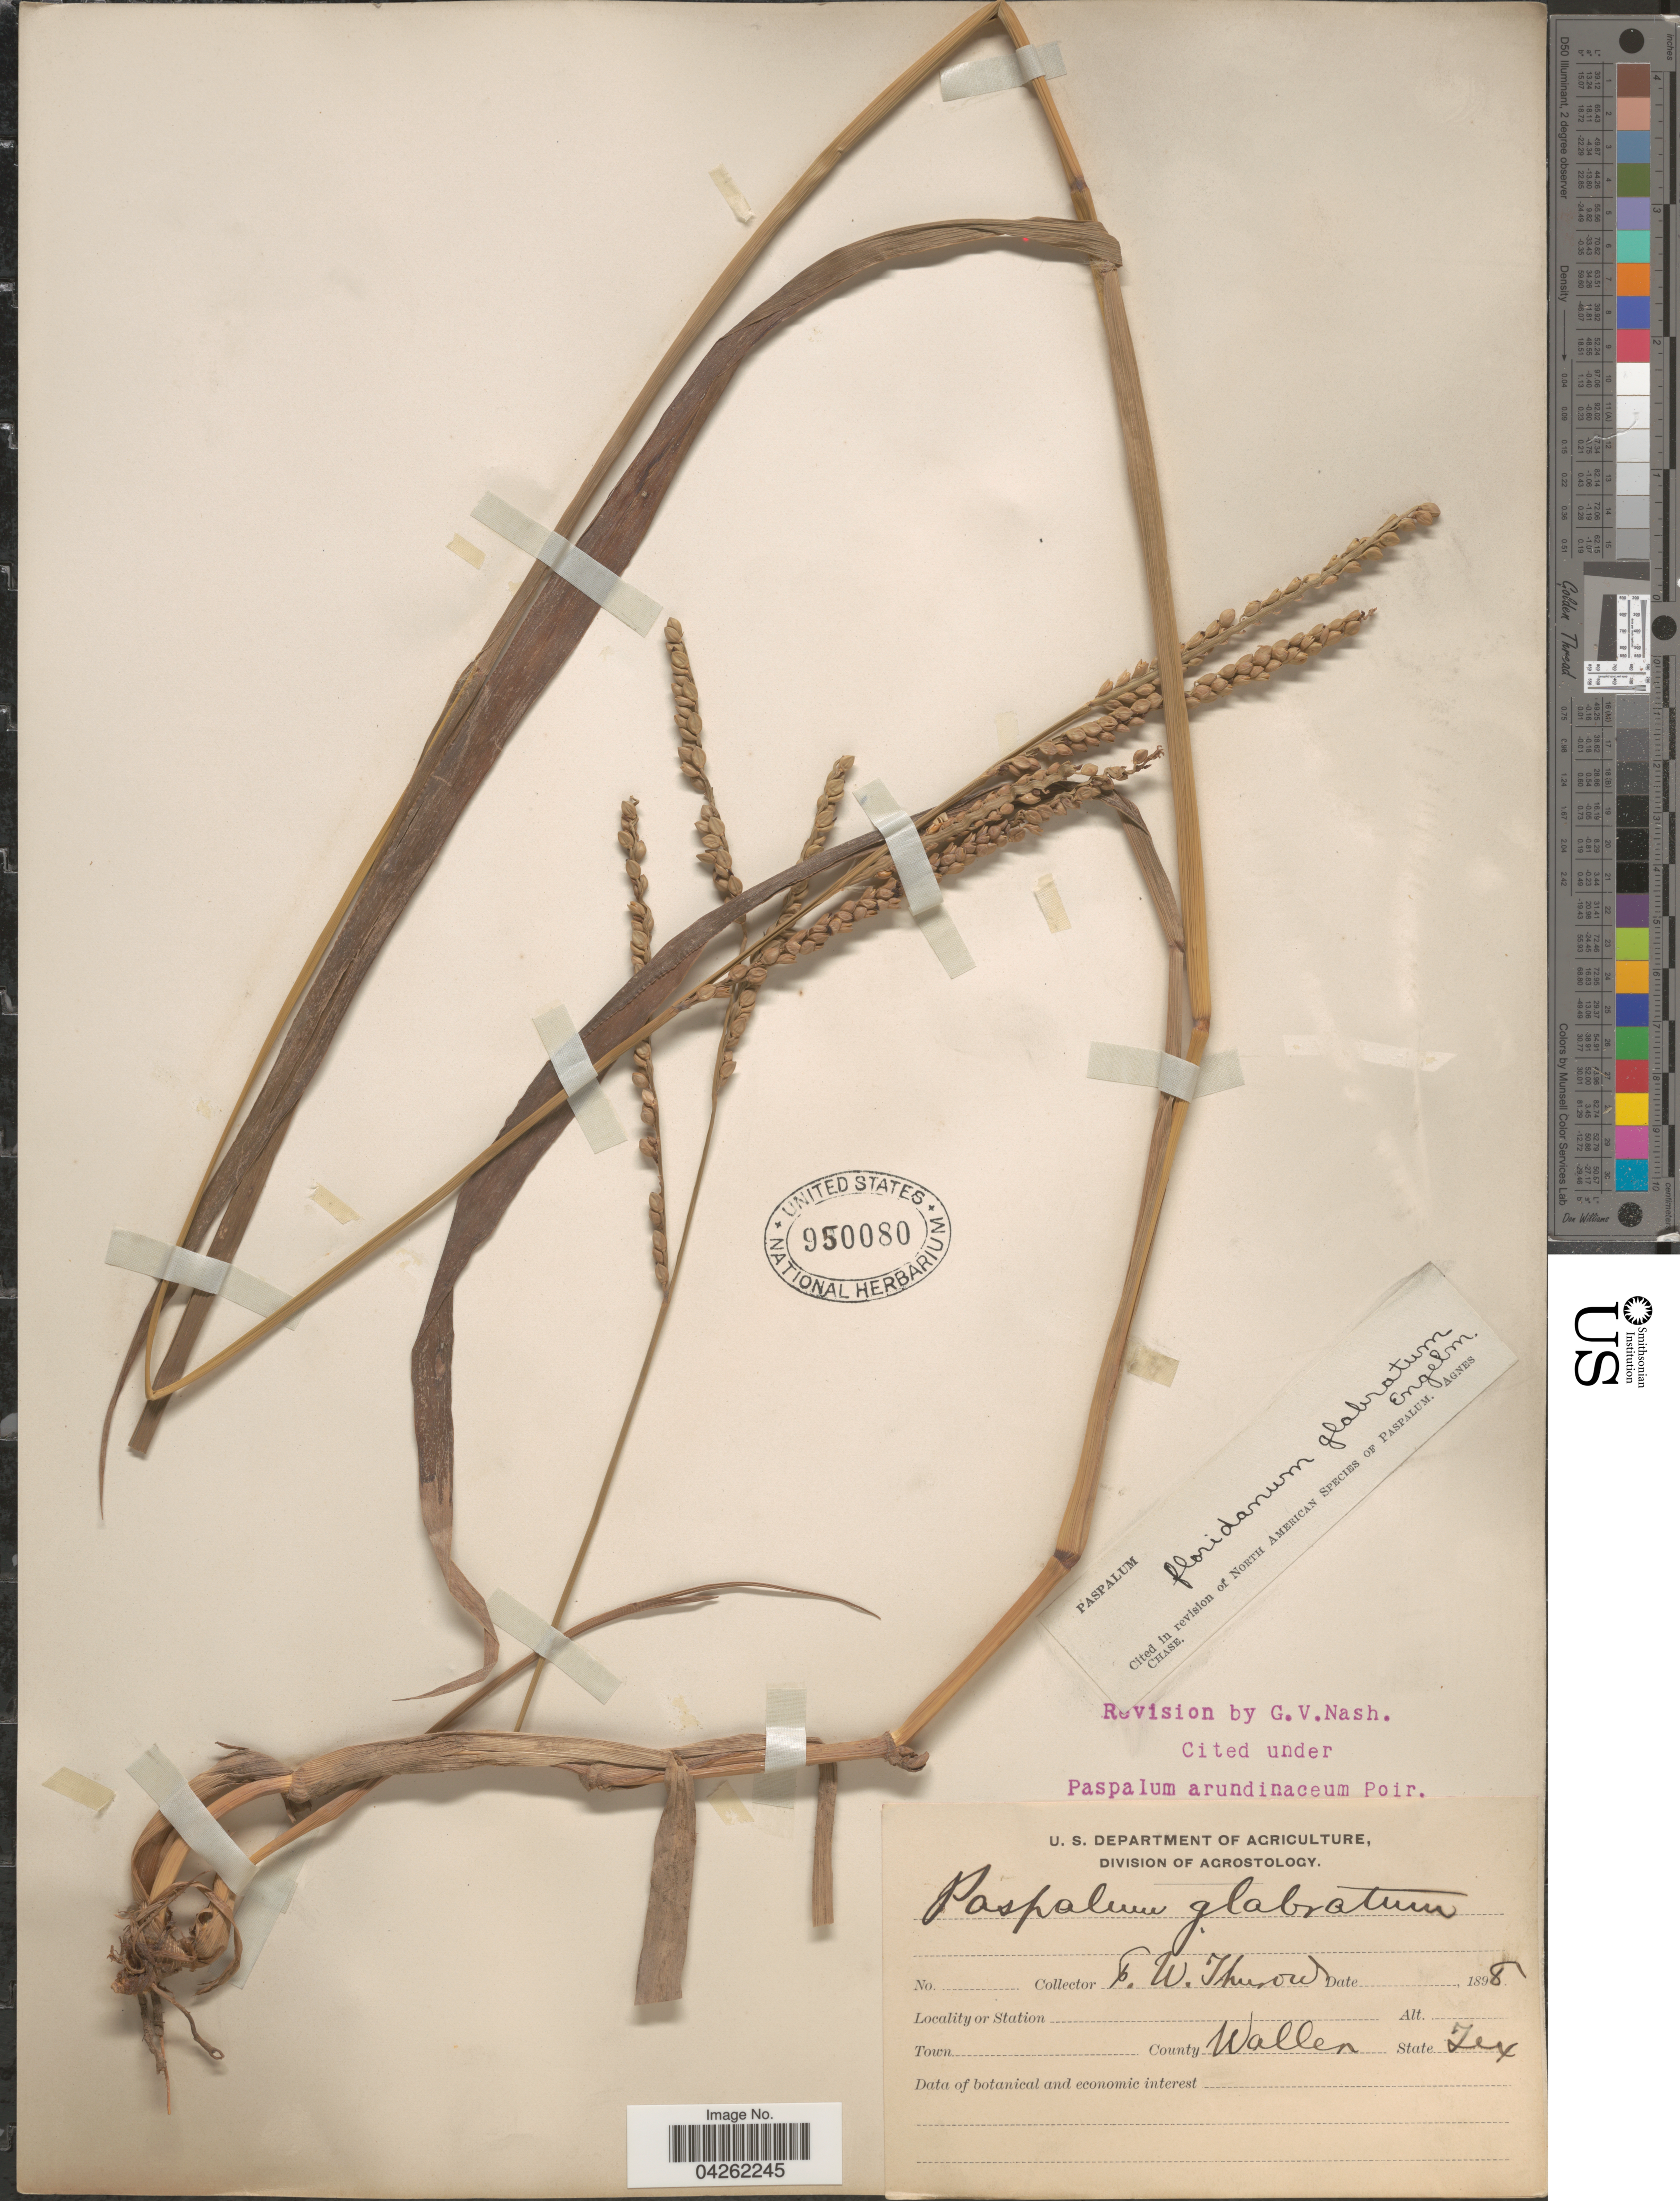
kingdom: Plantae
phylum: Tracheophyta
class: Liliopsida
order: Poales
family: Poaceae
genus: Paspalum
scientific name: Paspalum floridanum var. glabratum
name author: Engelm. ex Vasey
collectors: F. W. Thurow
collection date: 1898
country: United States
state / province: Texas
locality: County Waller.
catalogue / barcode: US 950080